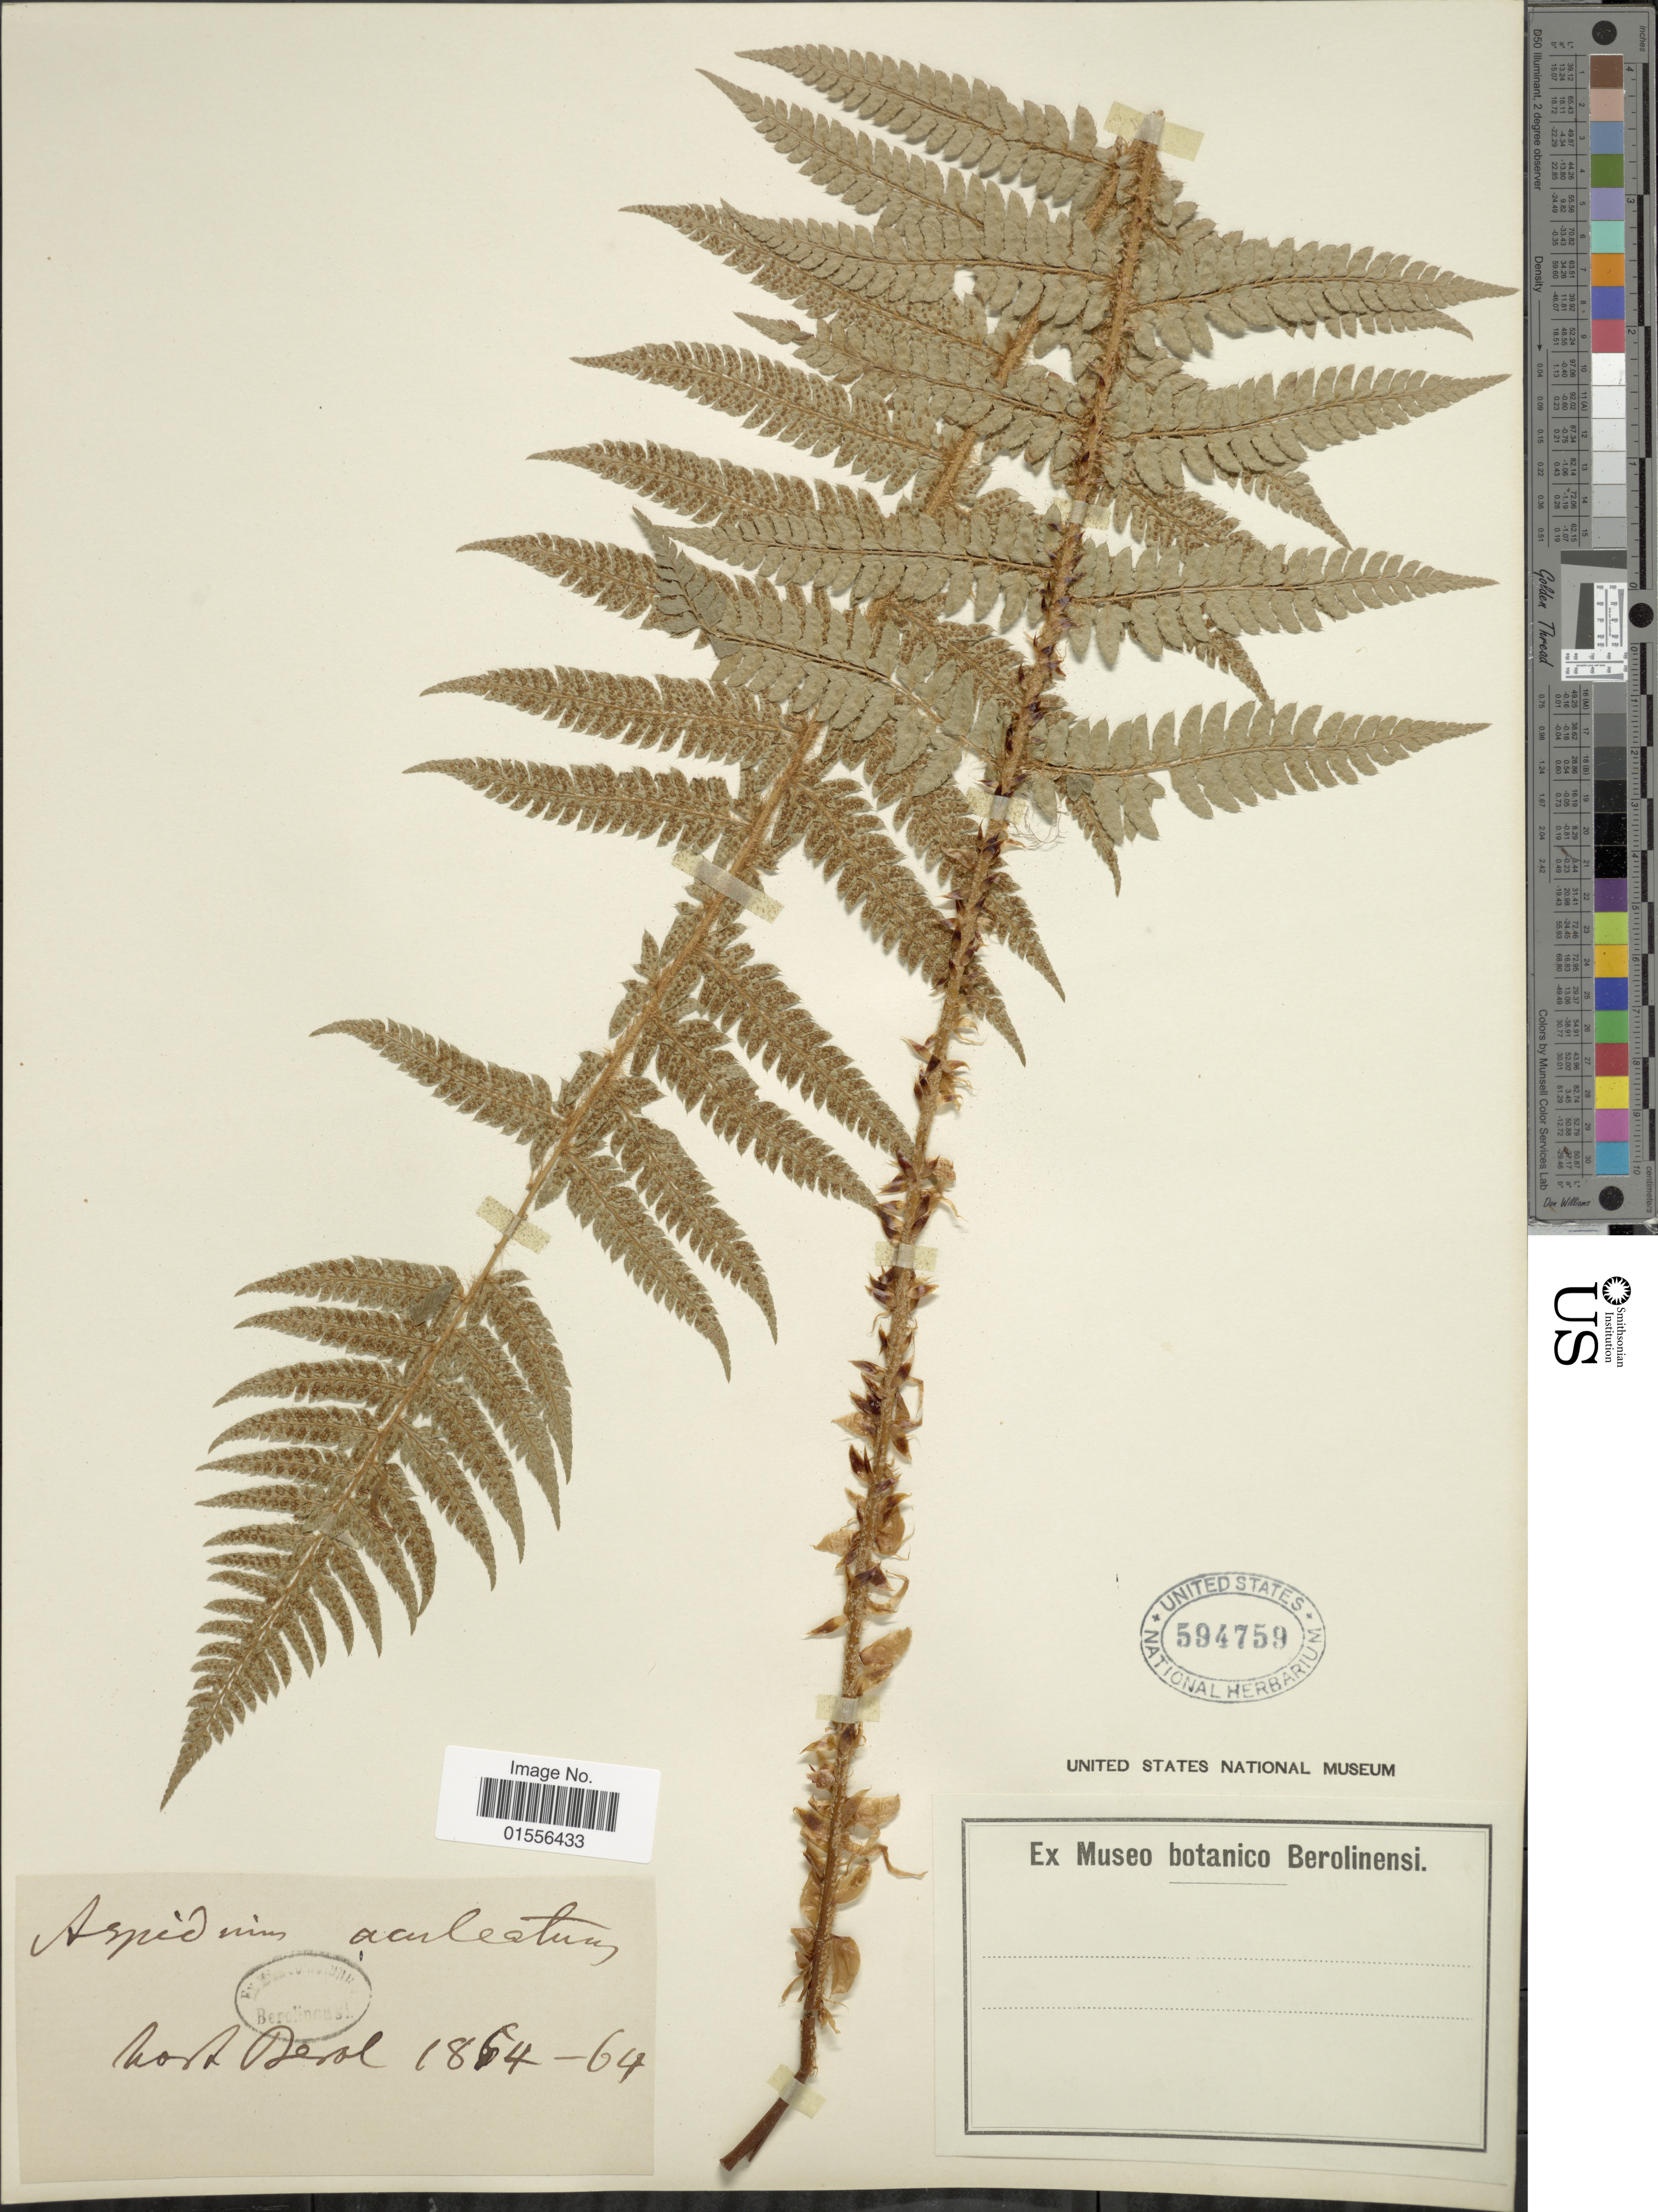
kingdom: Plantae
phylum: Tracheophyta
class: Polypodiopsida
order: Polypodiales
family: Dryopteridaceae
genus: Polystichum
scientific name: Polystichum setiferum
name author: (Forssk.) Moore ex Woynar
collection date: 1864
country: Germany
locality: Hort Berol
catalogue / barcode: US 594759